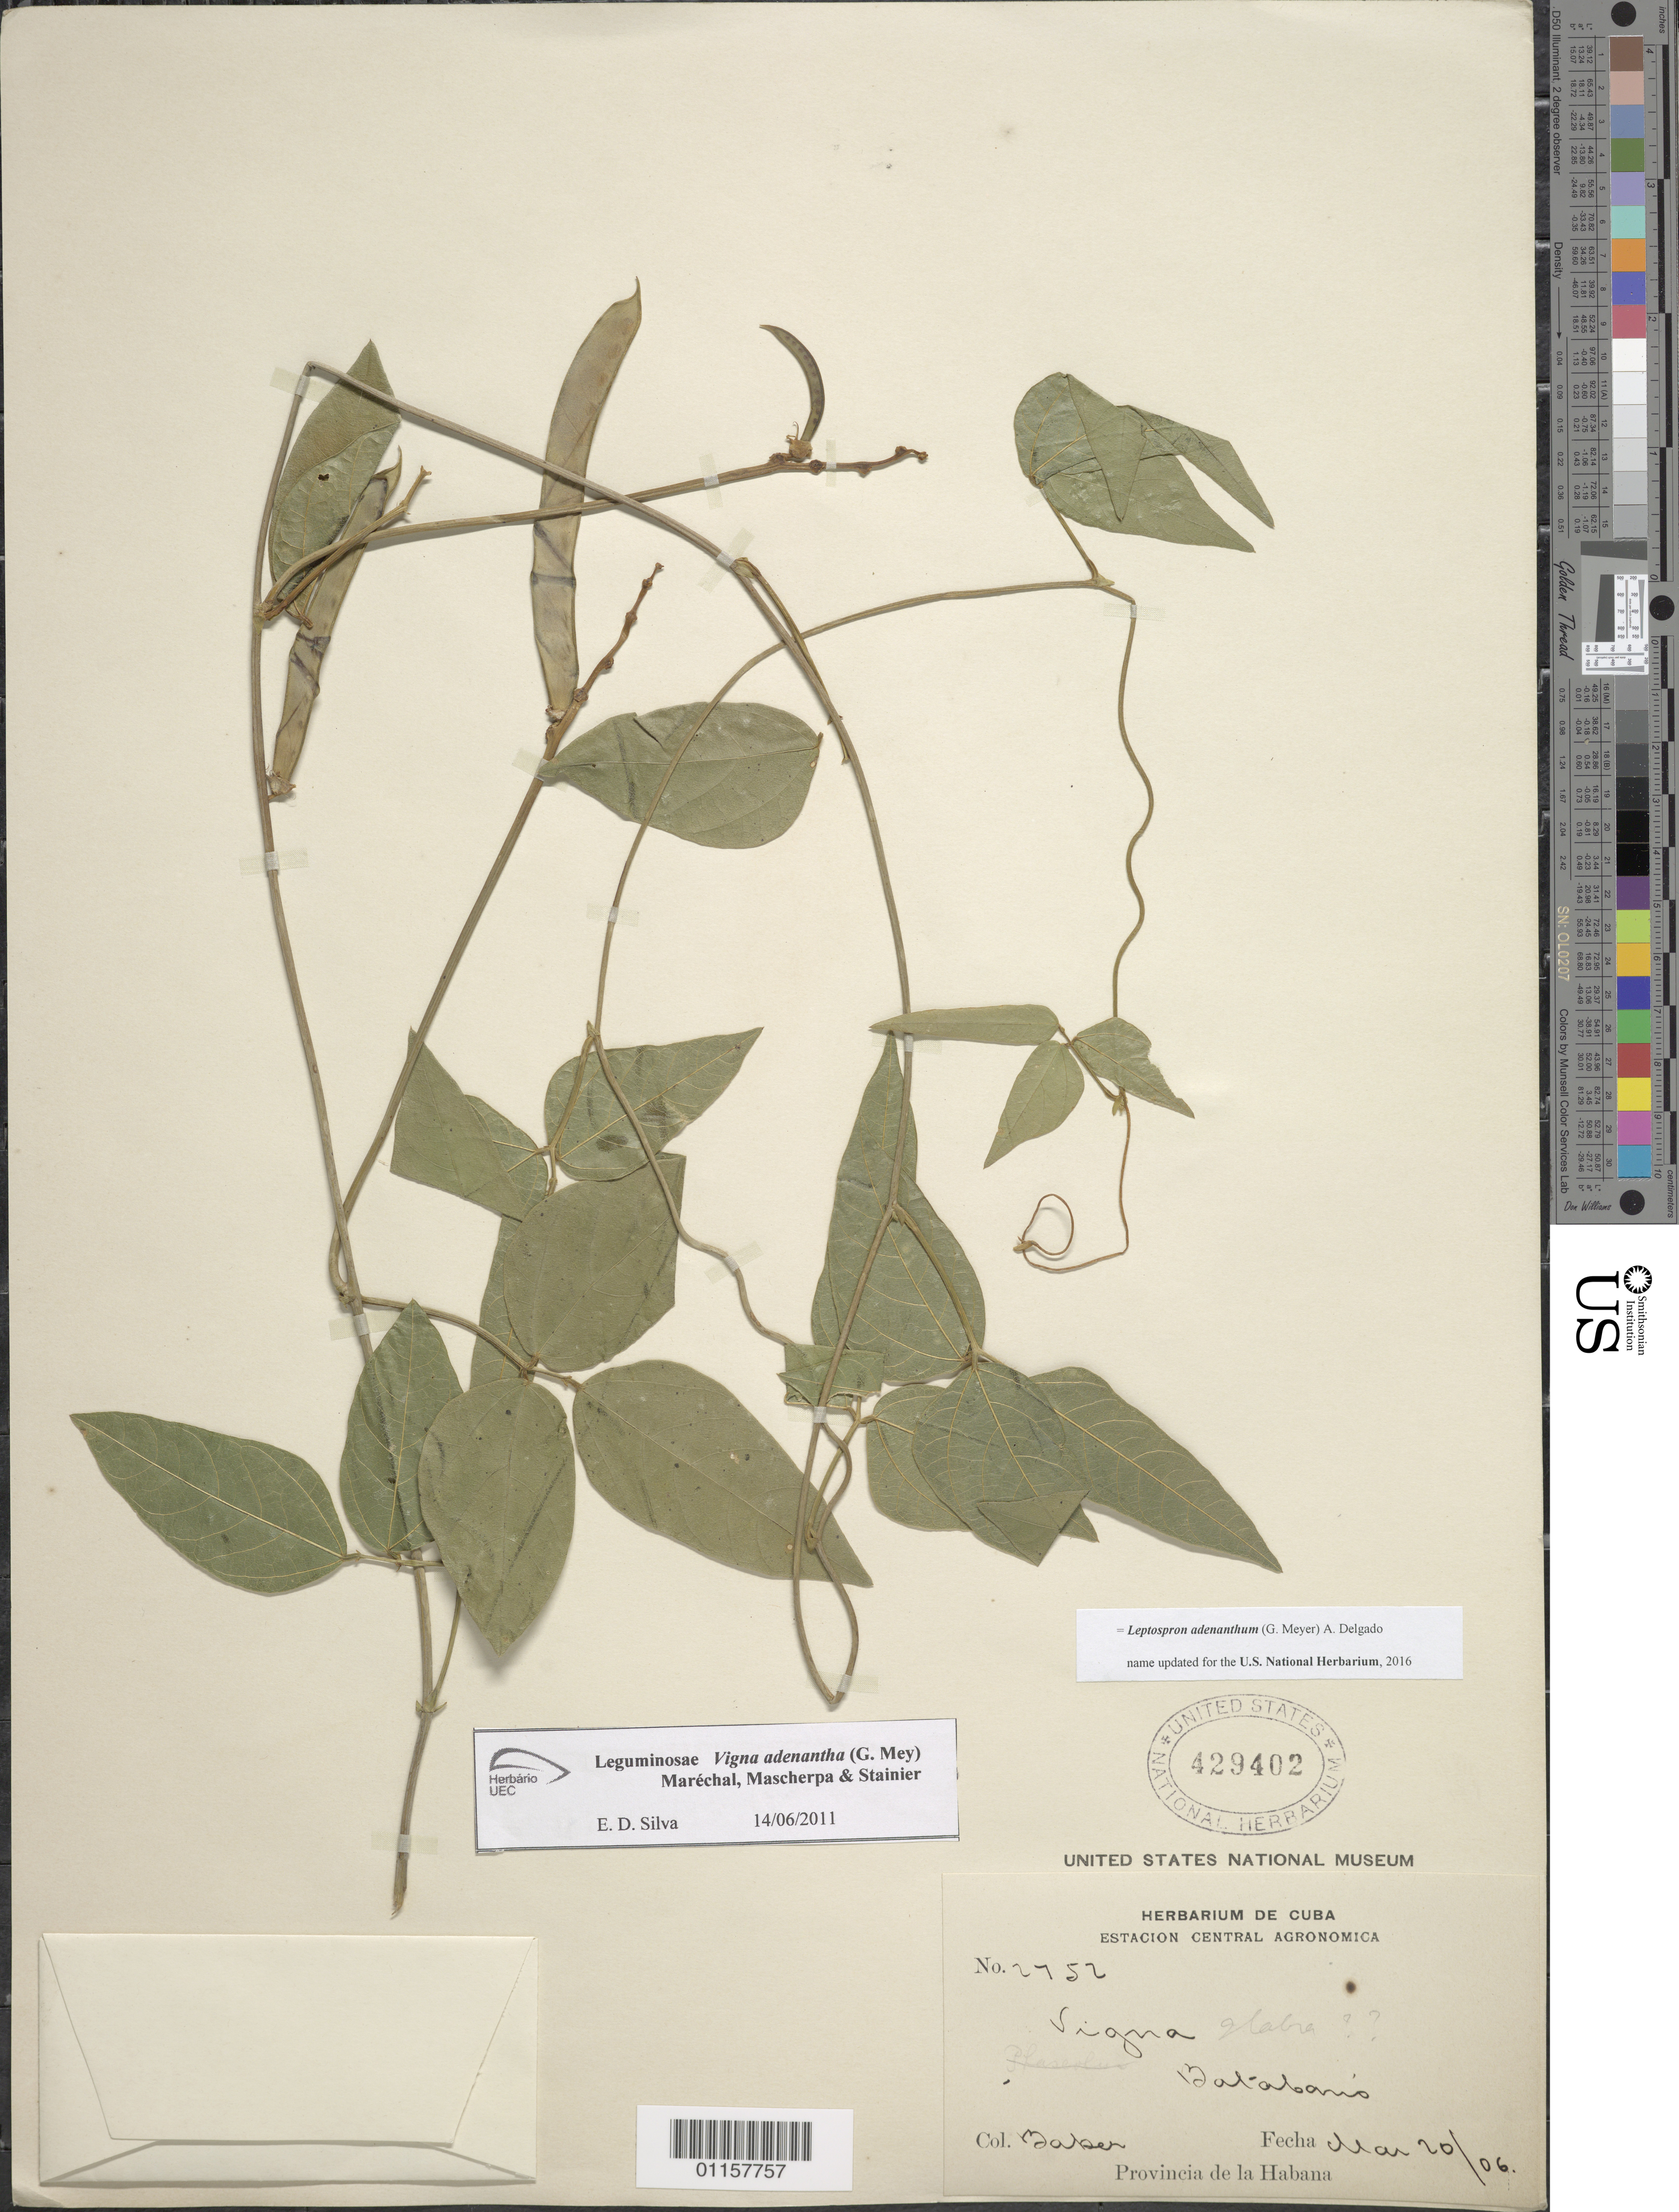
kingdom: Plantae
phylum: Tracheophyta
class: Magnoliopsida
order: Fabales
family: Fabaceae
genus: Leptospron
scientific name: Leptospron adenanthum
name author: (G. Mey.) A. Delgado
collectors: C. F. Baker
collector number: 2752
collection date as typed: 20 Mar 1906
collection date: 1906-03-20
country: Cuba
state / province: Mayabeque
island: Cuba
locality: Batabanó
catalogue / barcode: US 429402